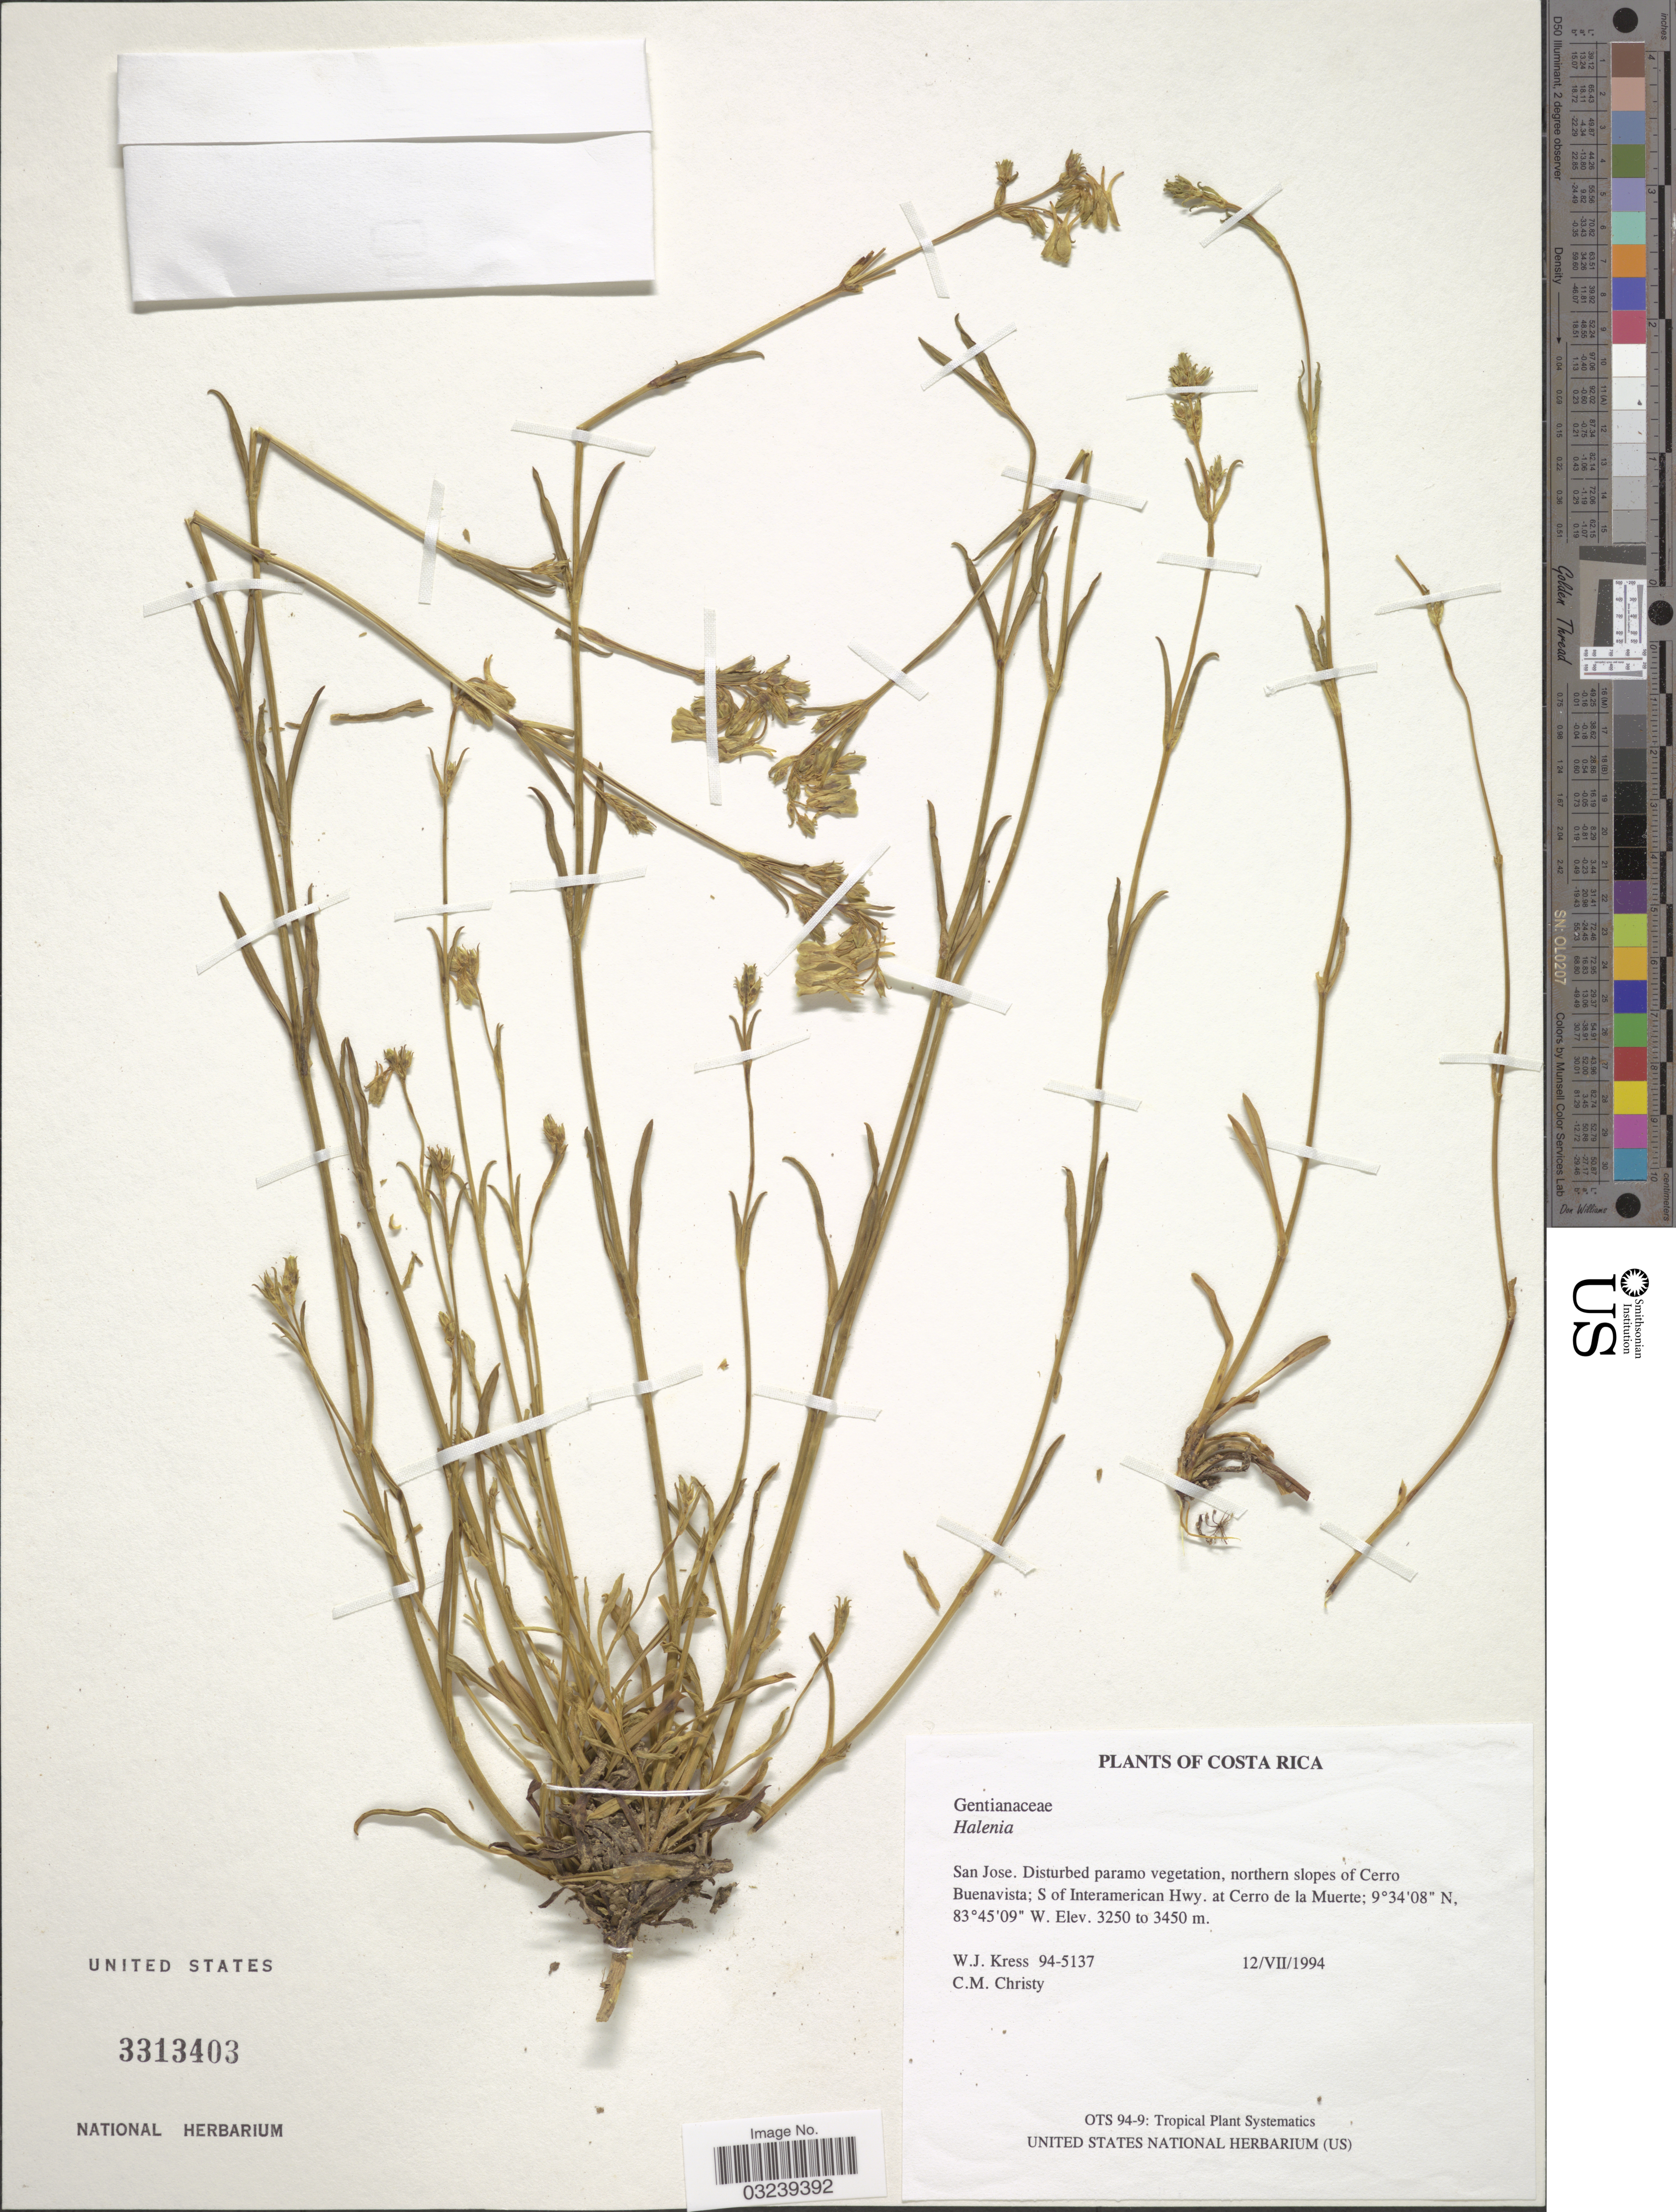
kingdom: Plantae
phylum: Tracheophyta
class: Magnoliopsida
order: Gentianales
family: Gentianaceae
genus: Halenia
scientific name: Halenia sp.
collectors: W. J. Kress & C. M. Christy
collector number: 94-5137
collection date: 1994-07-12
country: Costa Rica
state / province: San José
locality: Northern slopes of Cerro Buenavista; S of Interamerican Hwy. at Cerro de la Muerto.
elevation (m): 3250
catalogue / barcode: US 3313403